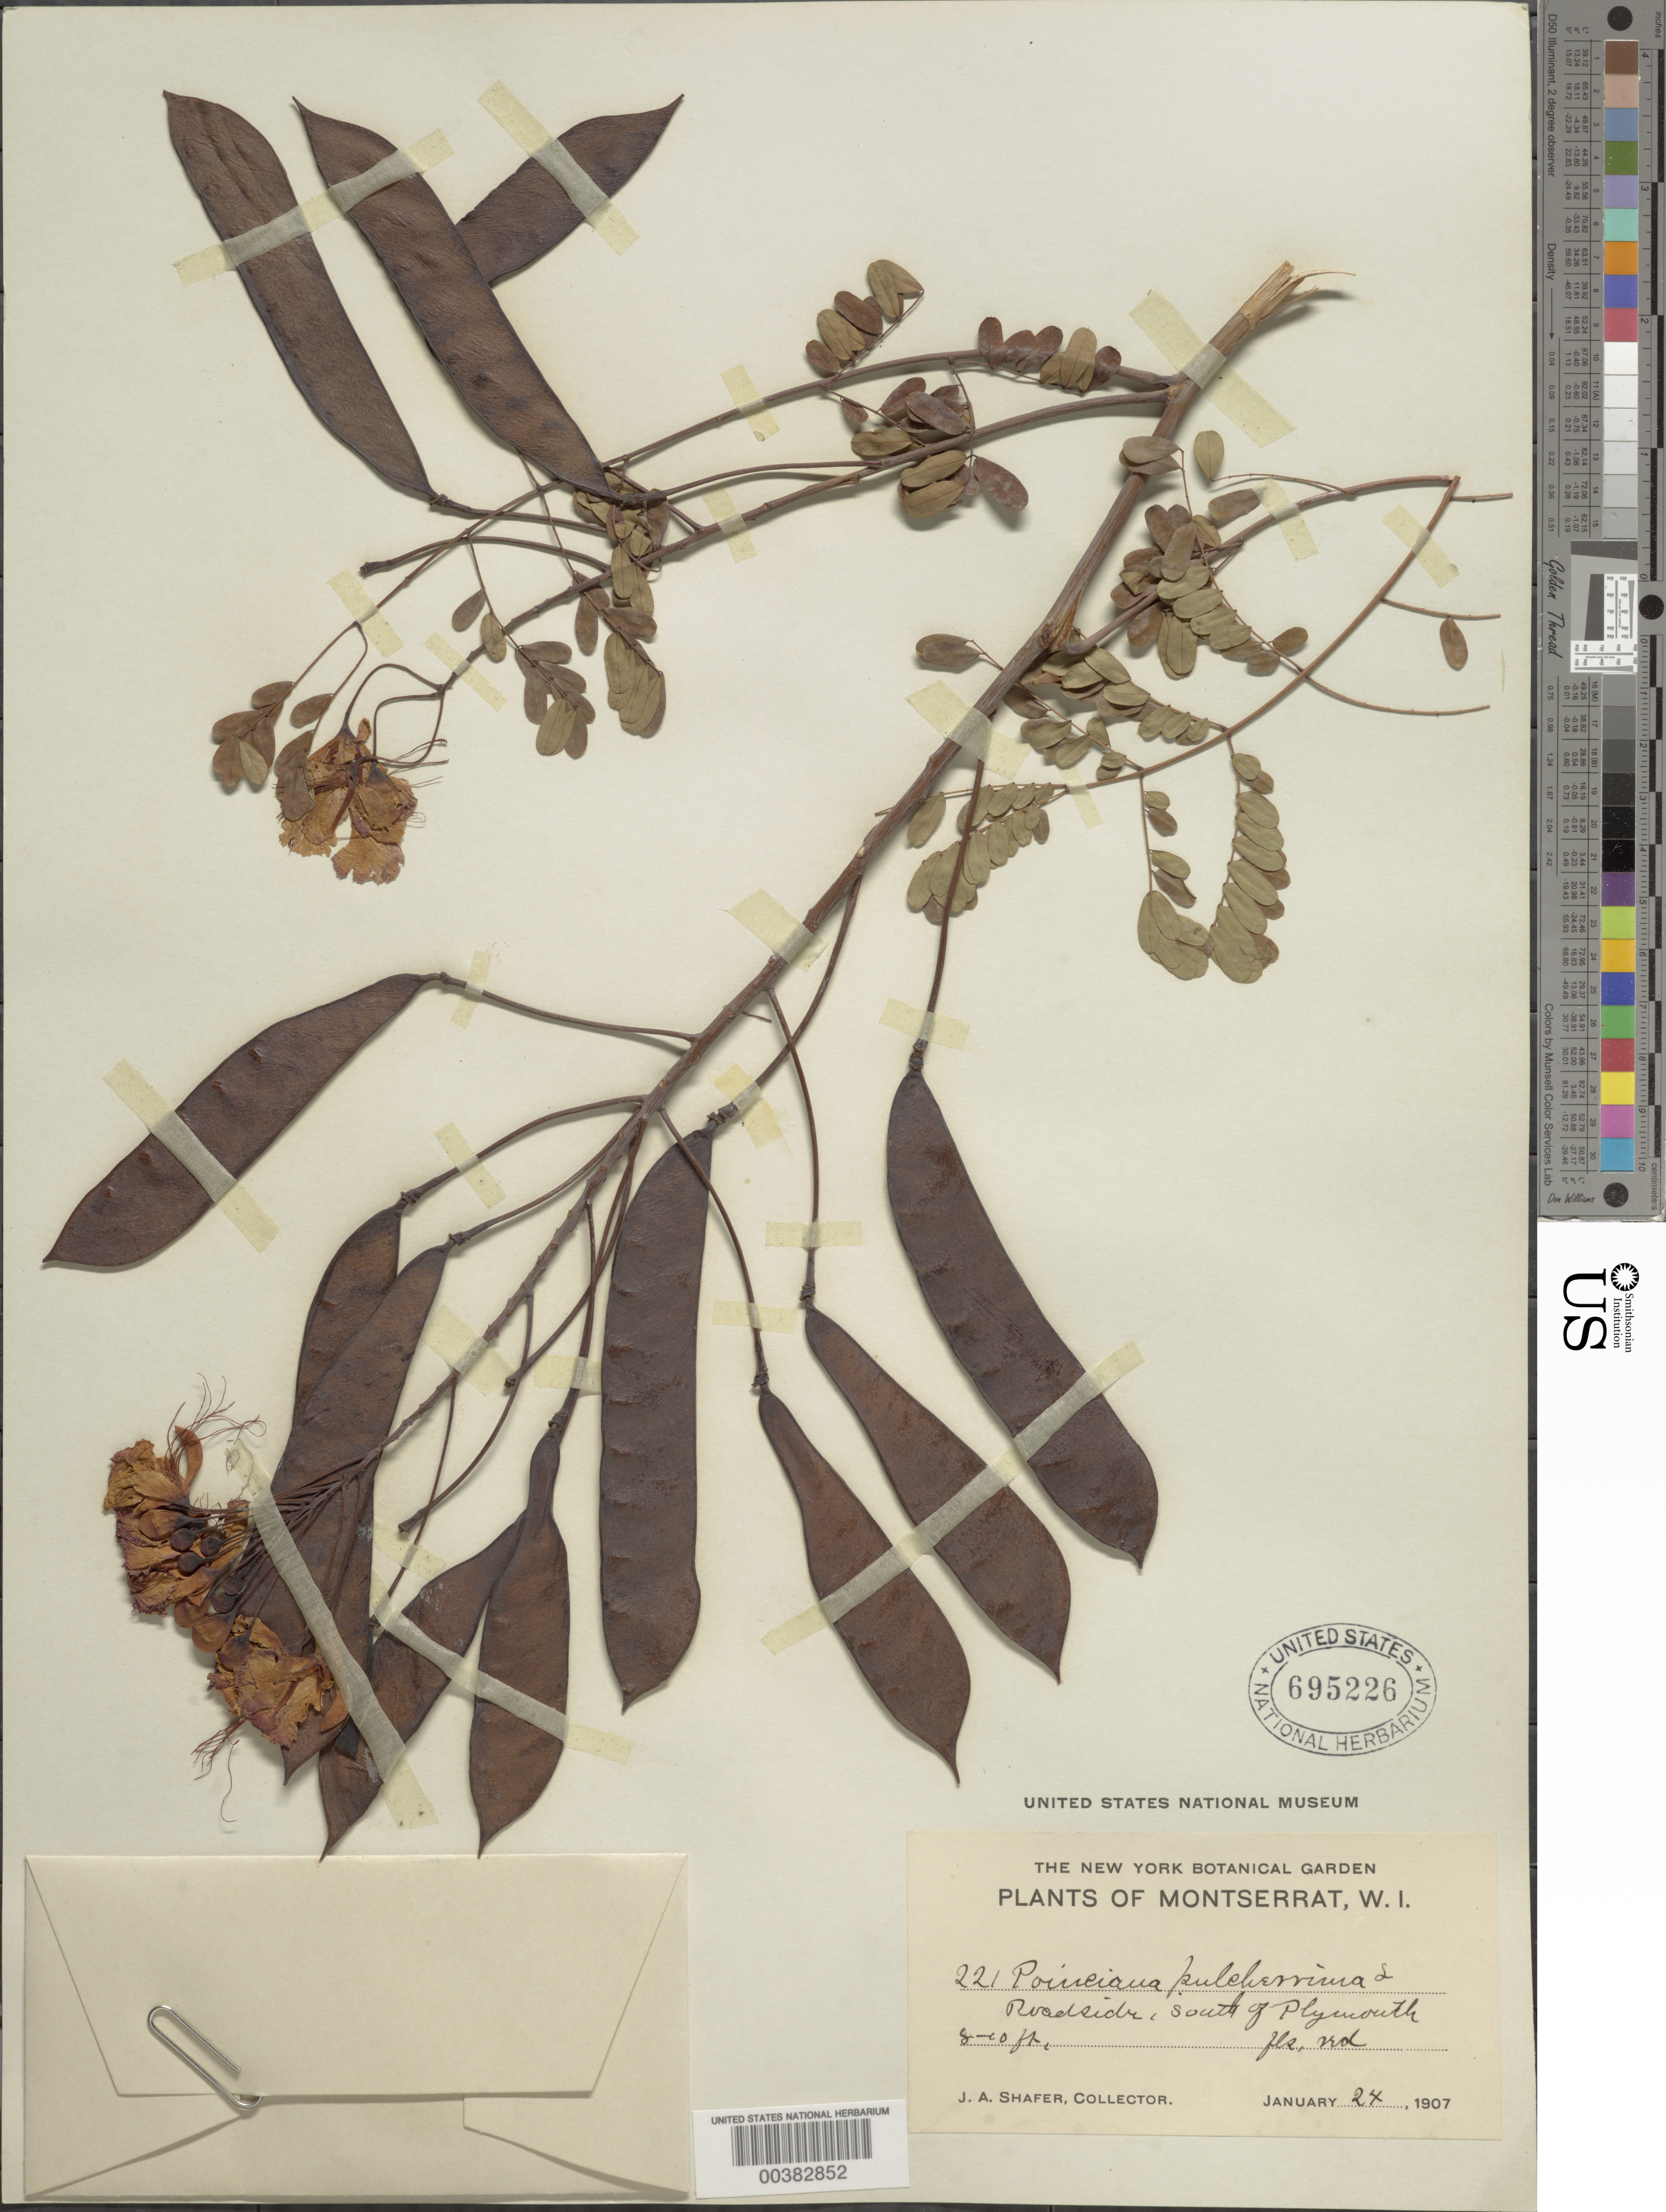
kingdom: Plantae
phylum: Tracheophyta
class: Magnoliopsida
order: Fabales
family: Fabaceae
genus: Caesalpinia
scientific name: Caesalpinia pulcherrima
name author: (L.) Sw.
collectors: J. A. Shafer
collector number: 221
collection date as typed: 24 Jan 1907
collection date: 1907-01-24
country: Montserrat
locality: S of plymouth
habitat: Roadside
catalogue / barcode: US 695226